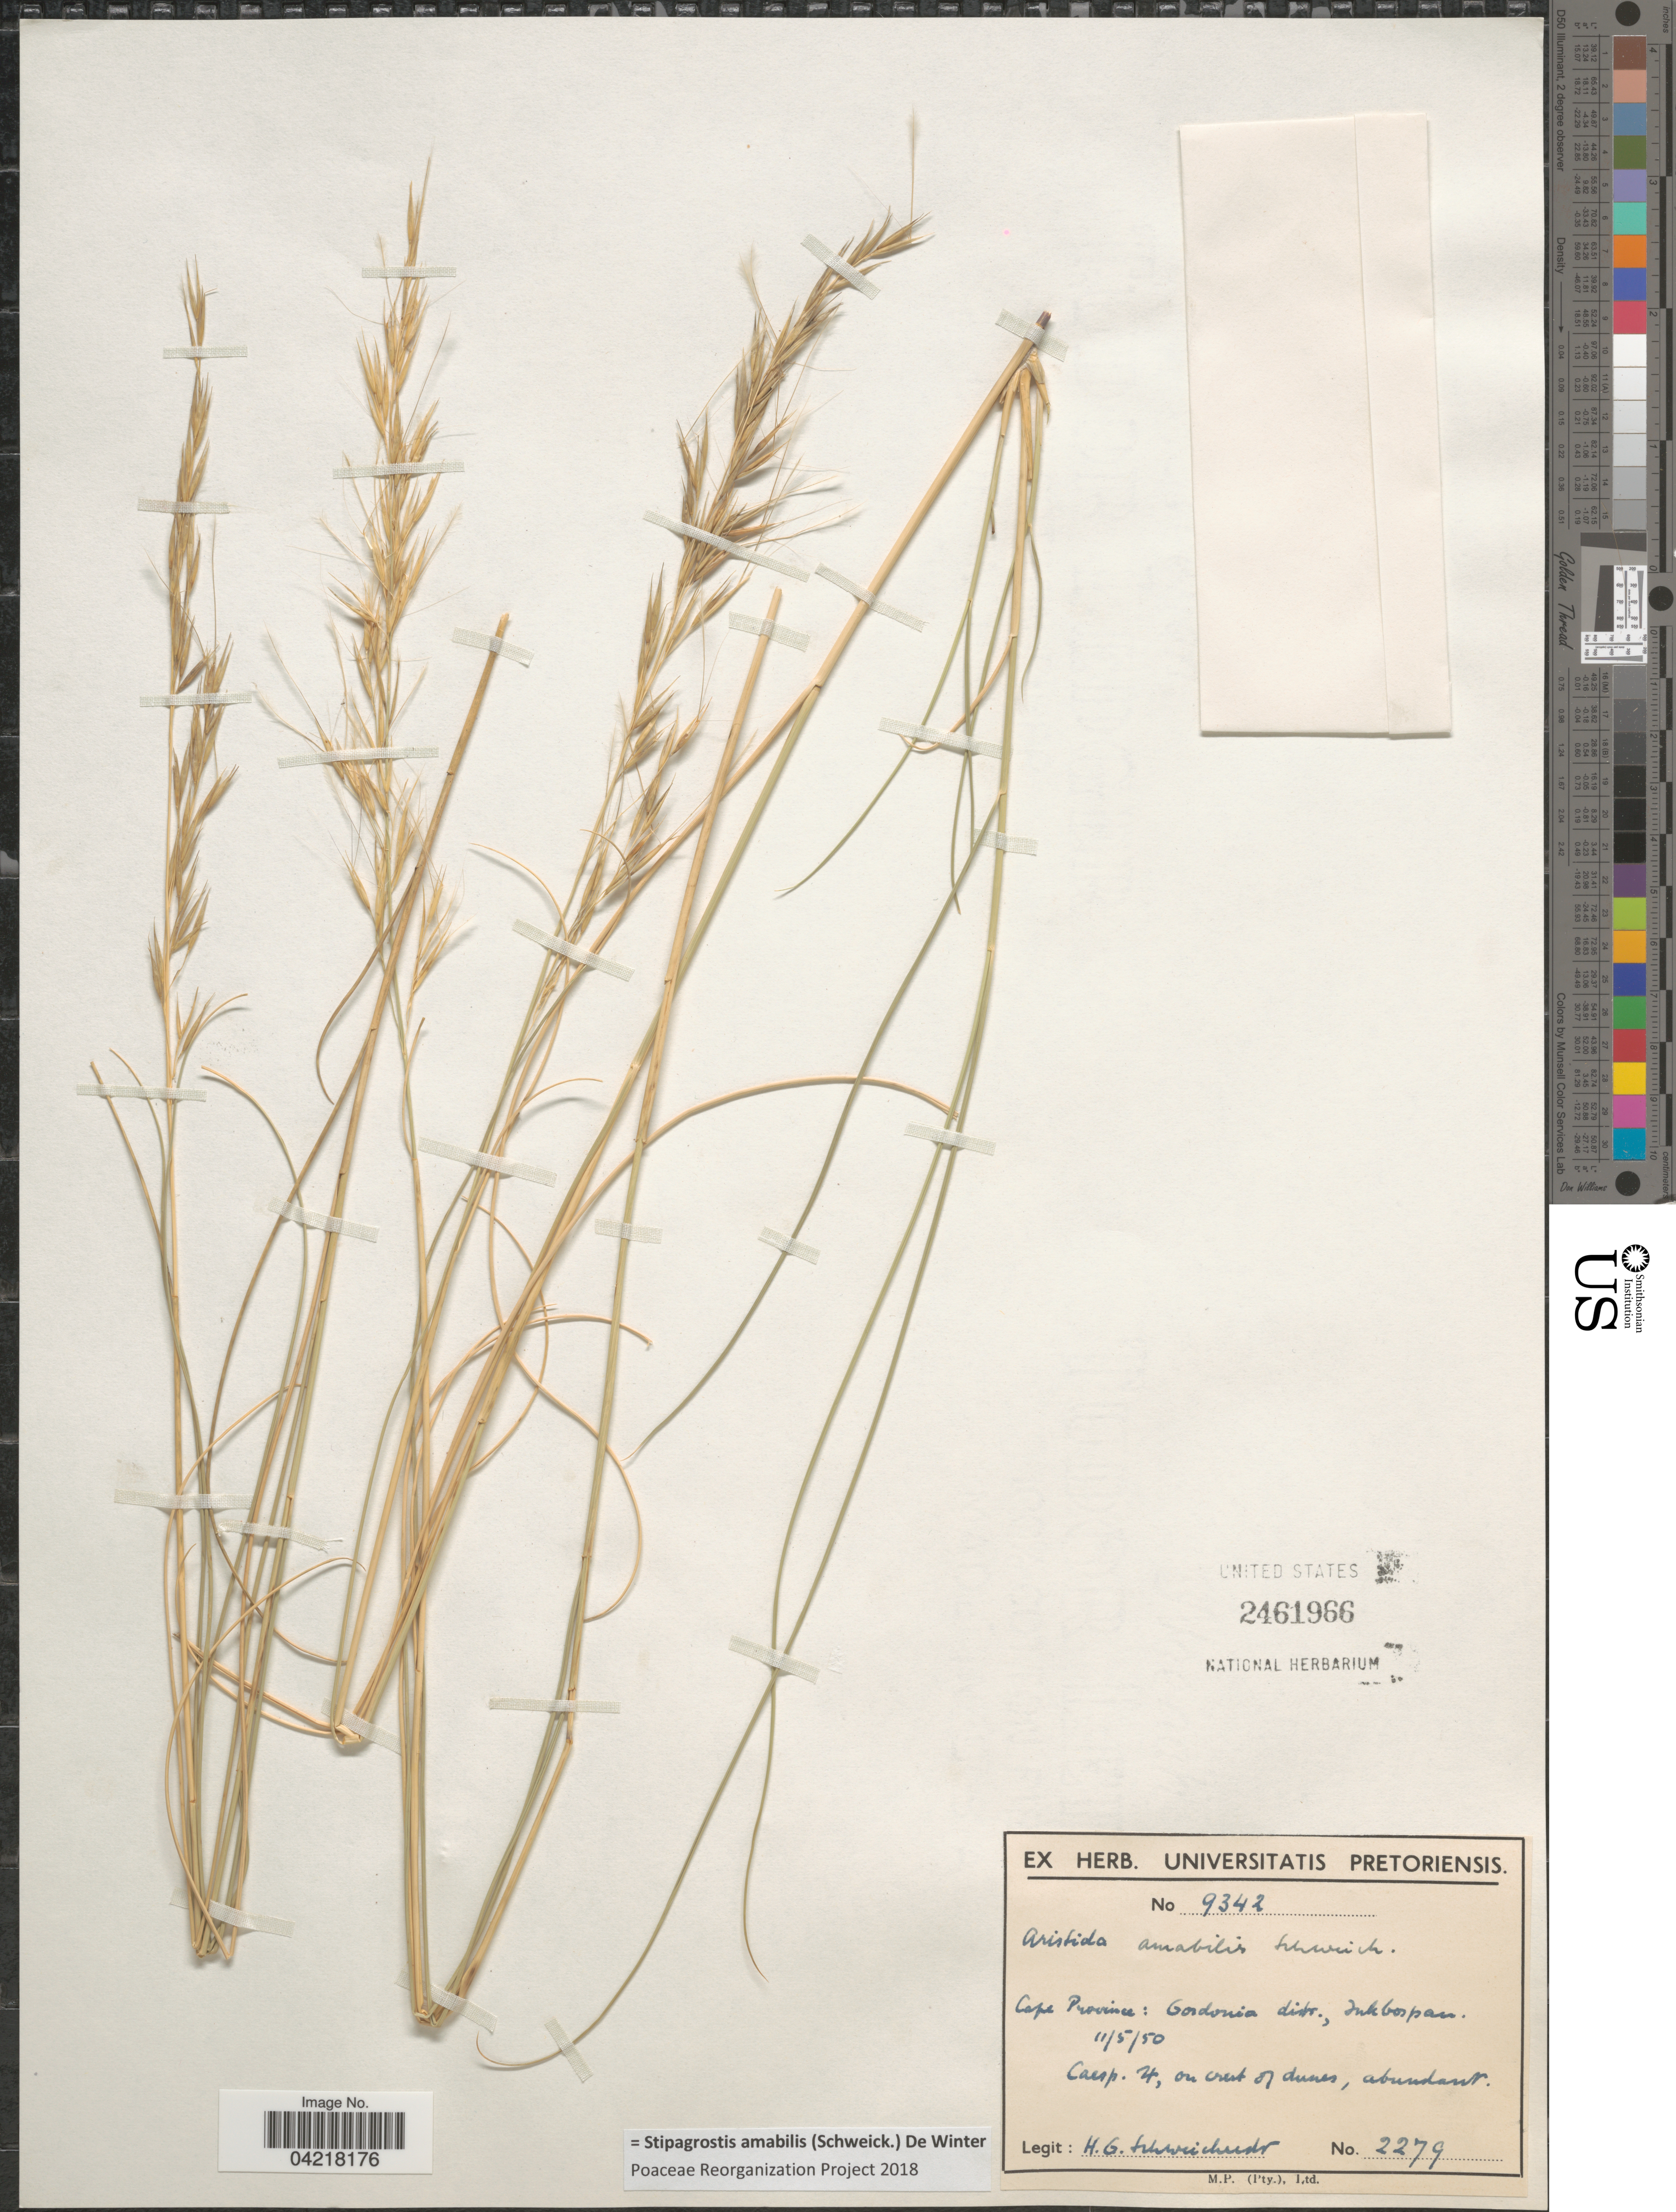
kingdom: Plantae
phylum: Tracheophyta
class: Liliopsida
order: Poales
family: Poaceae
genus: Stipagrostis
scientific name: Stipagrostis amabilis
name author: (Schweick.) De Winter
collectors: H. Schweickerdt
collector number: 2279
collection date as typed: Transcribed d/m/y: 11/5/50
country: South Africa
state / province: Northern Cape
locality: Gordonia distr., Inkbospan.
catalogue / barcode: US 2461966